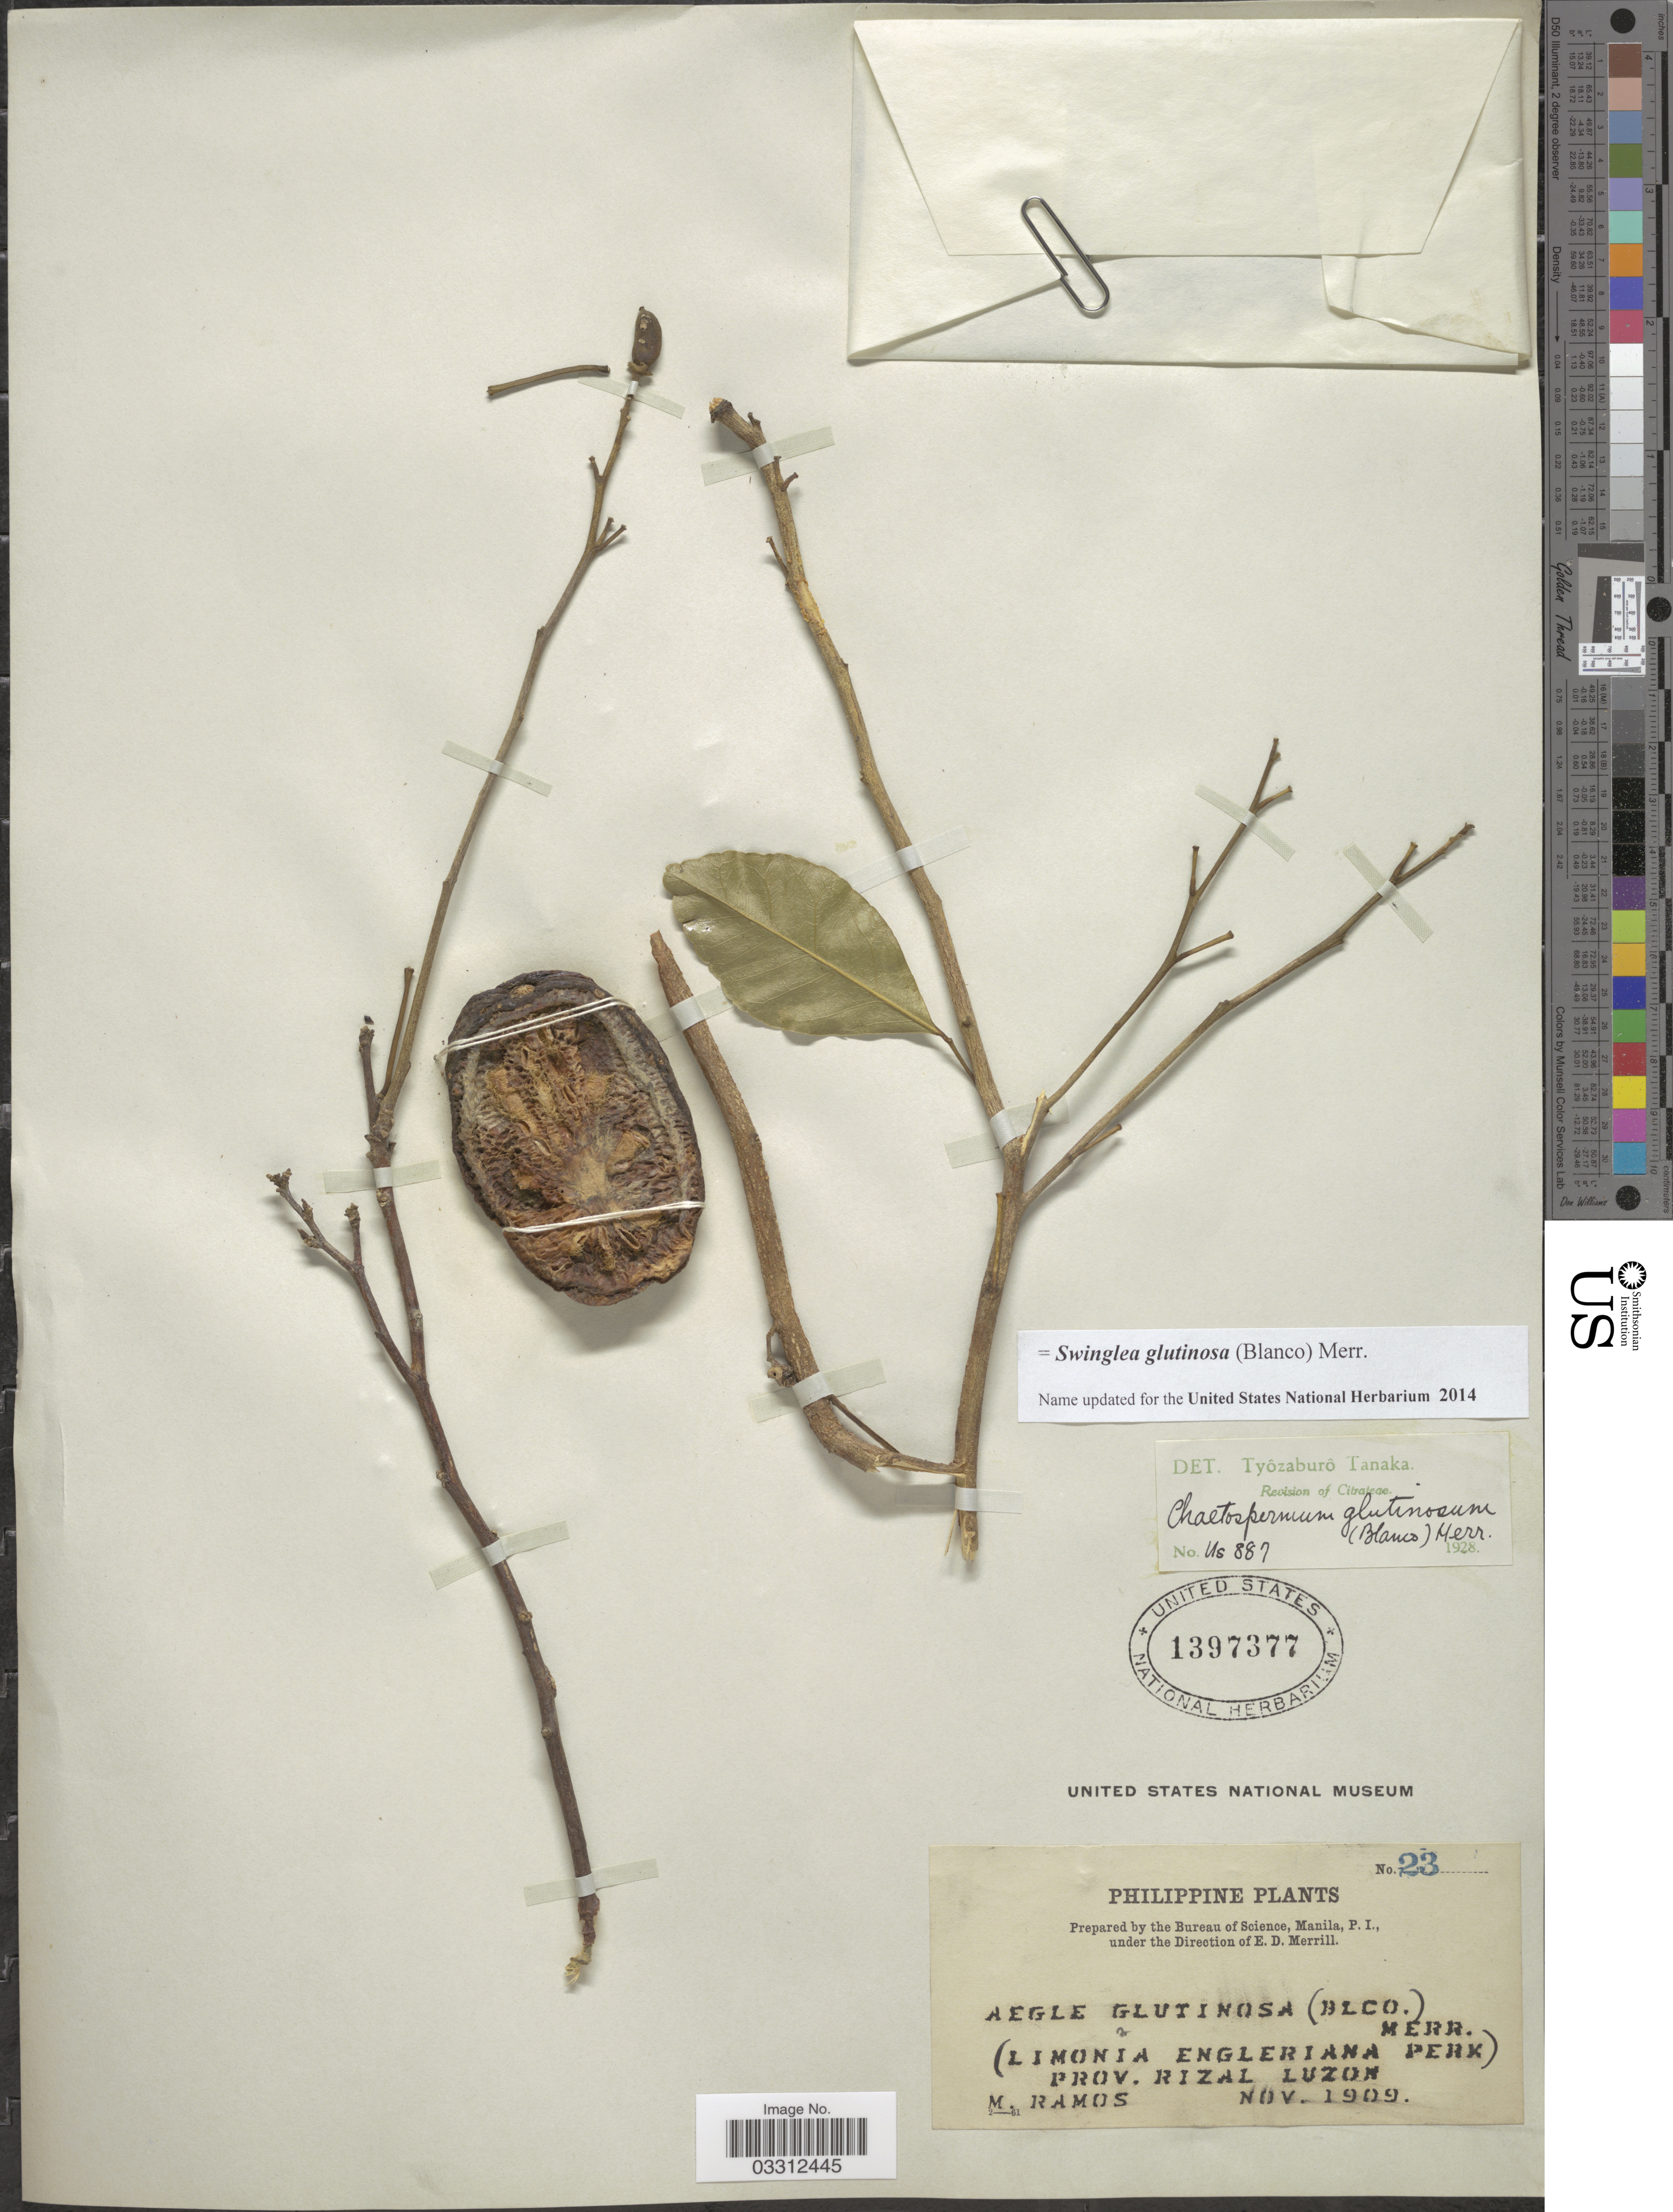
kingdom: Plantae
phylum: Tracheophyta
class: Magnoliopsida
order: Sapindales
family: Rutaceae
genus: Swinglea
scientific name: Swinglea glutinosa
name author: (Blanco) Merr.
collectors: M. Ramos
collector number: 23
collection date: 1909-11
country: Philippines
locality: Prov. Rizal Luzon.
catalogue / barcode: US 1397377